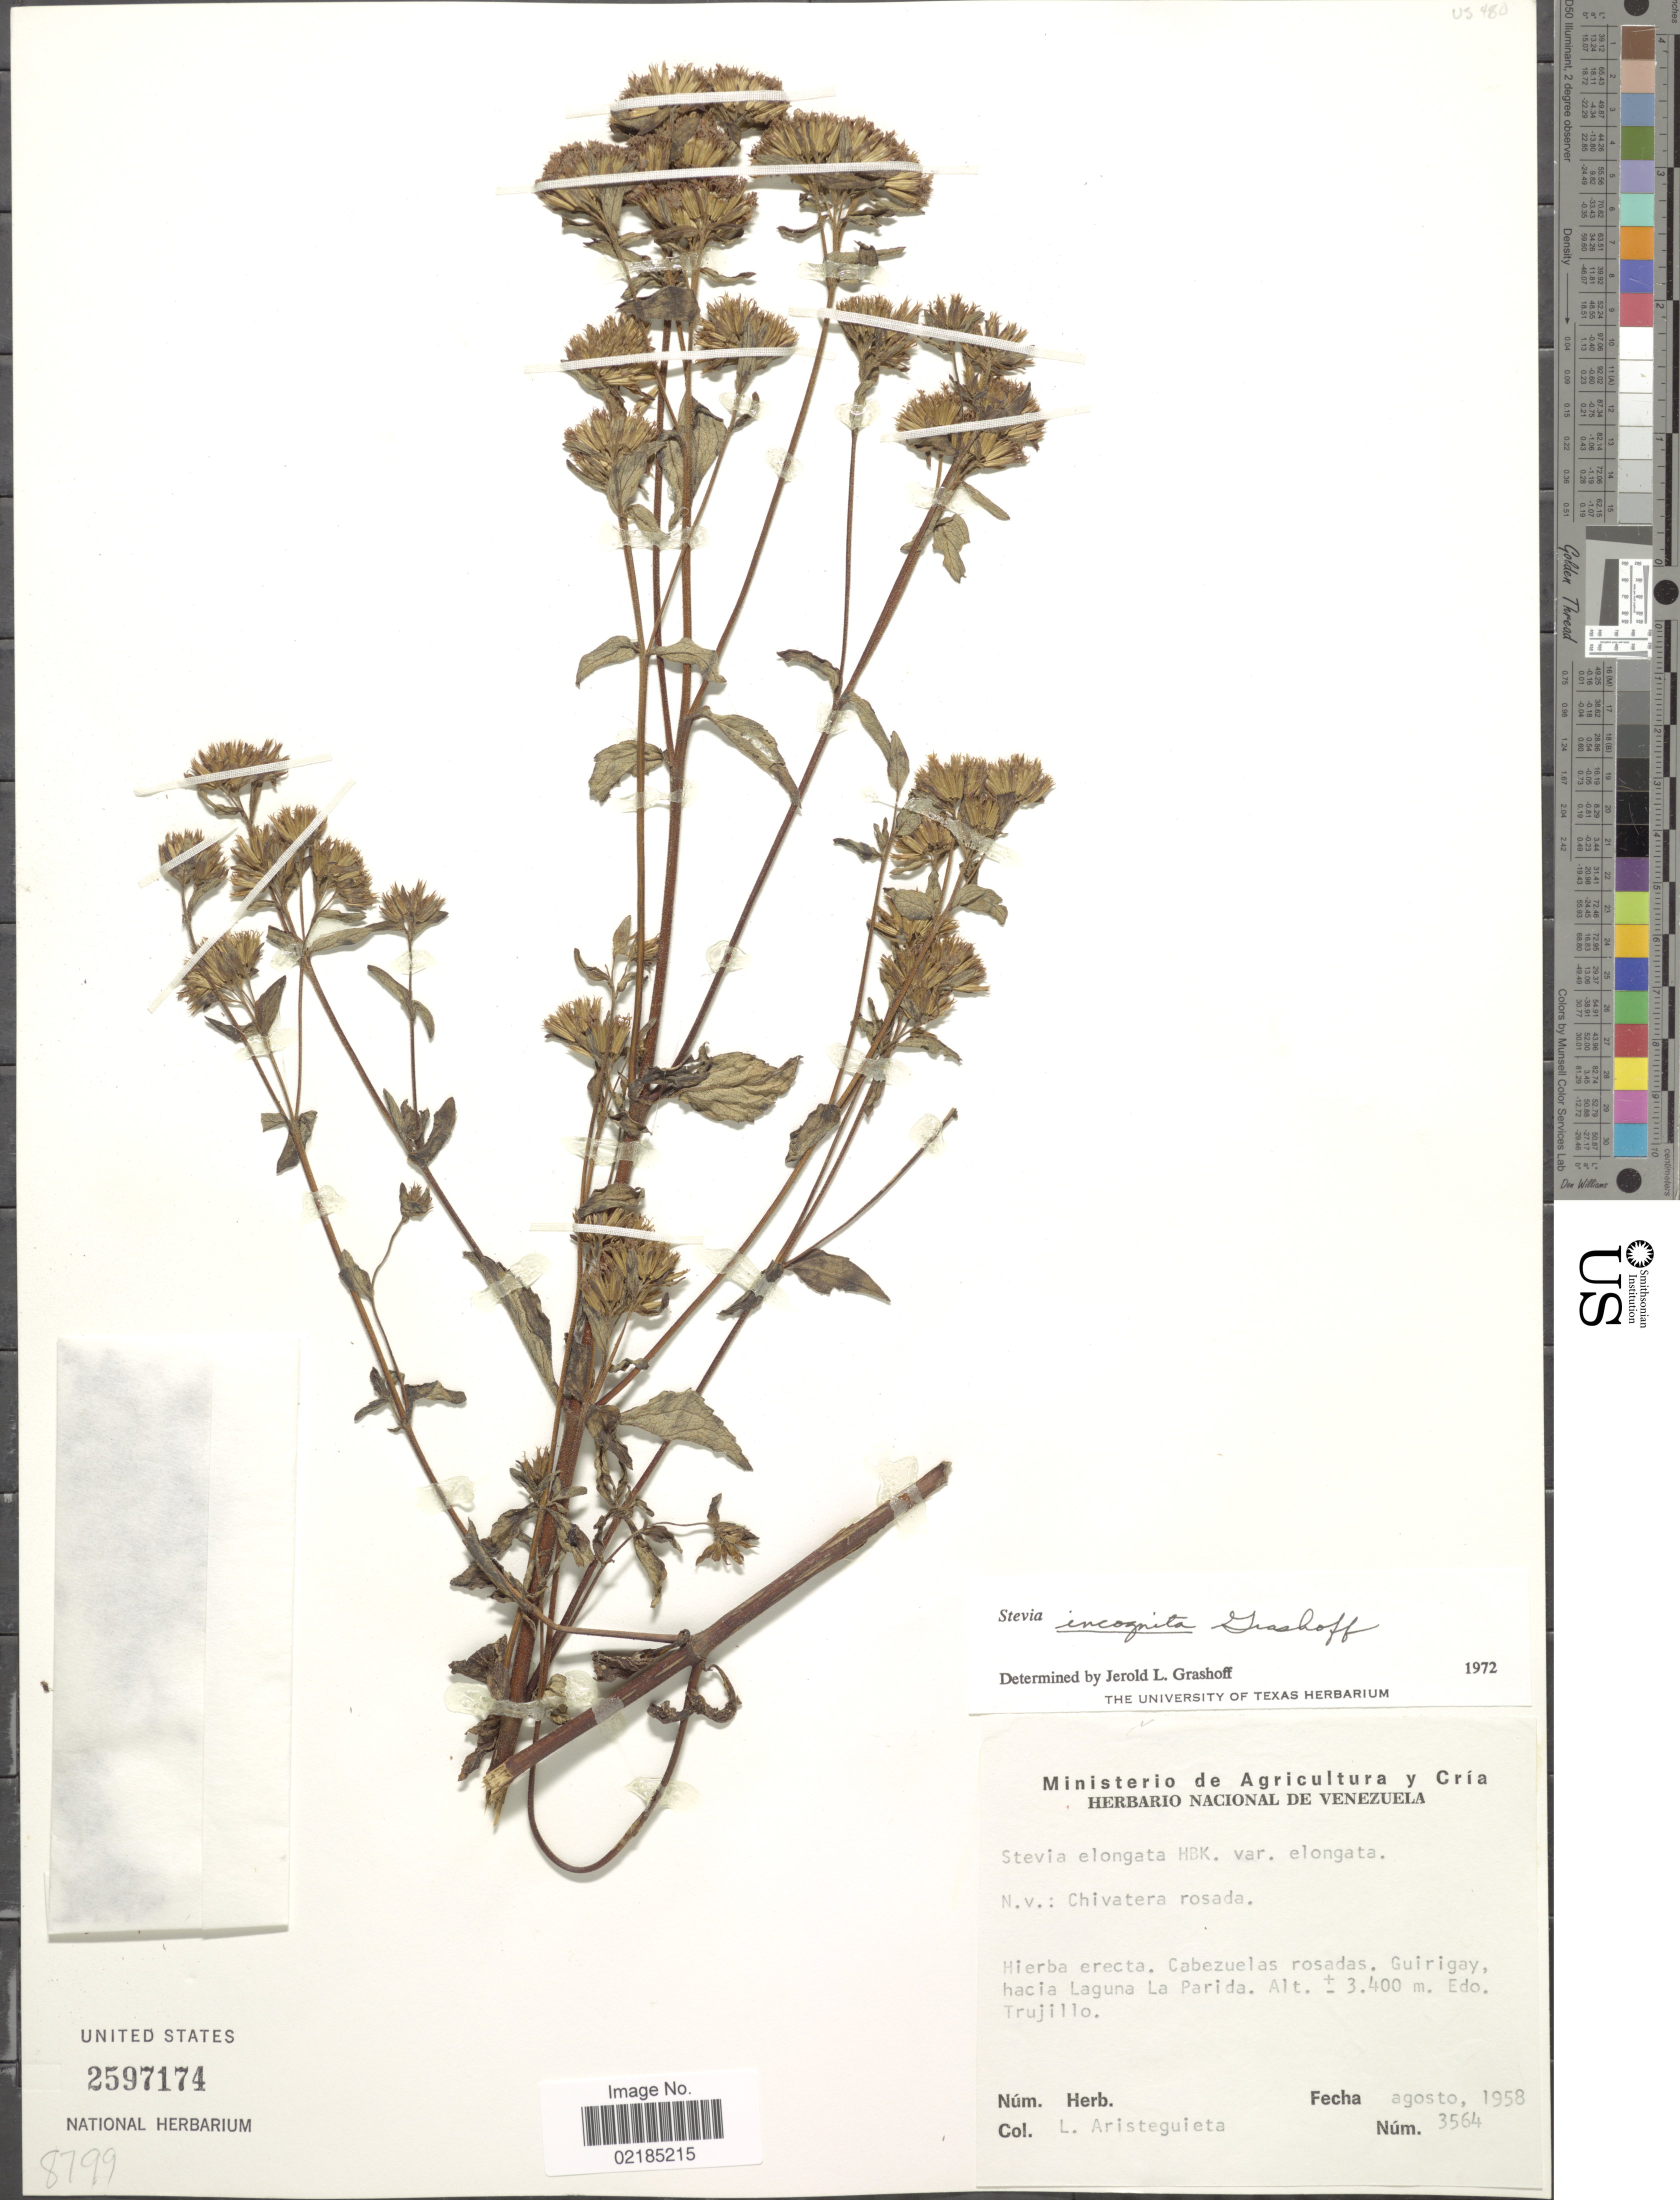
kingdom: Plantae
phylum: Tracheophyta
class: Magnoliopsida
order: Asterales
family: Asteraceae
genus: Stevia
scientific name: Stevia incognita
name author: Grashoff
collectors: L. Aristeguieta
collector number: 3564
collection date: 1958-08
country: Venezuela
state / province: Trujillo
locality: Guirigay, hacia Laguna La Parida. Edo. Trujillo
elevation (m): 3400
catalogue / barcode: US 2597174